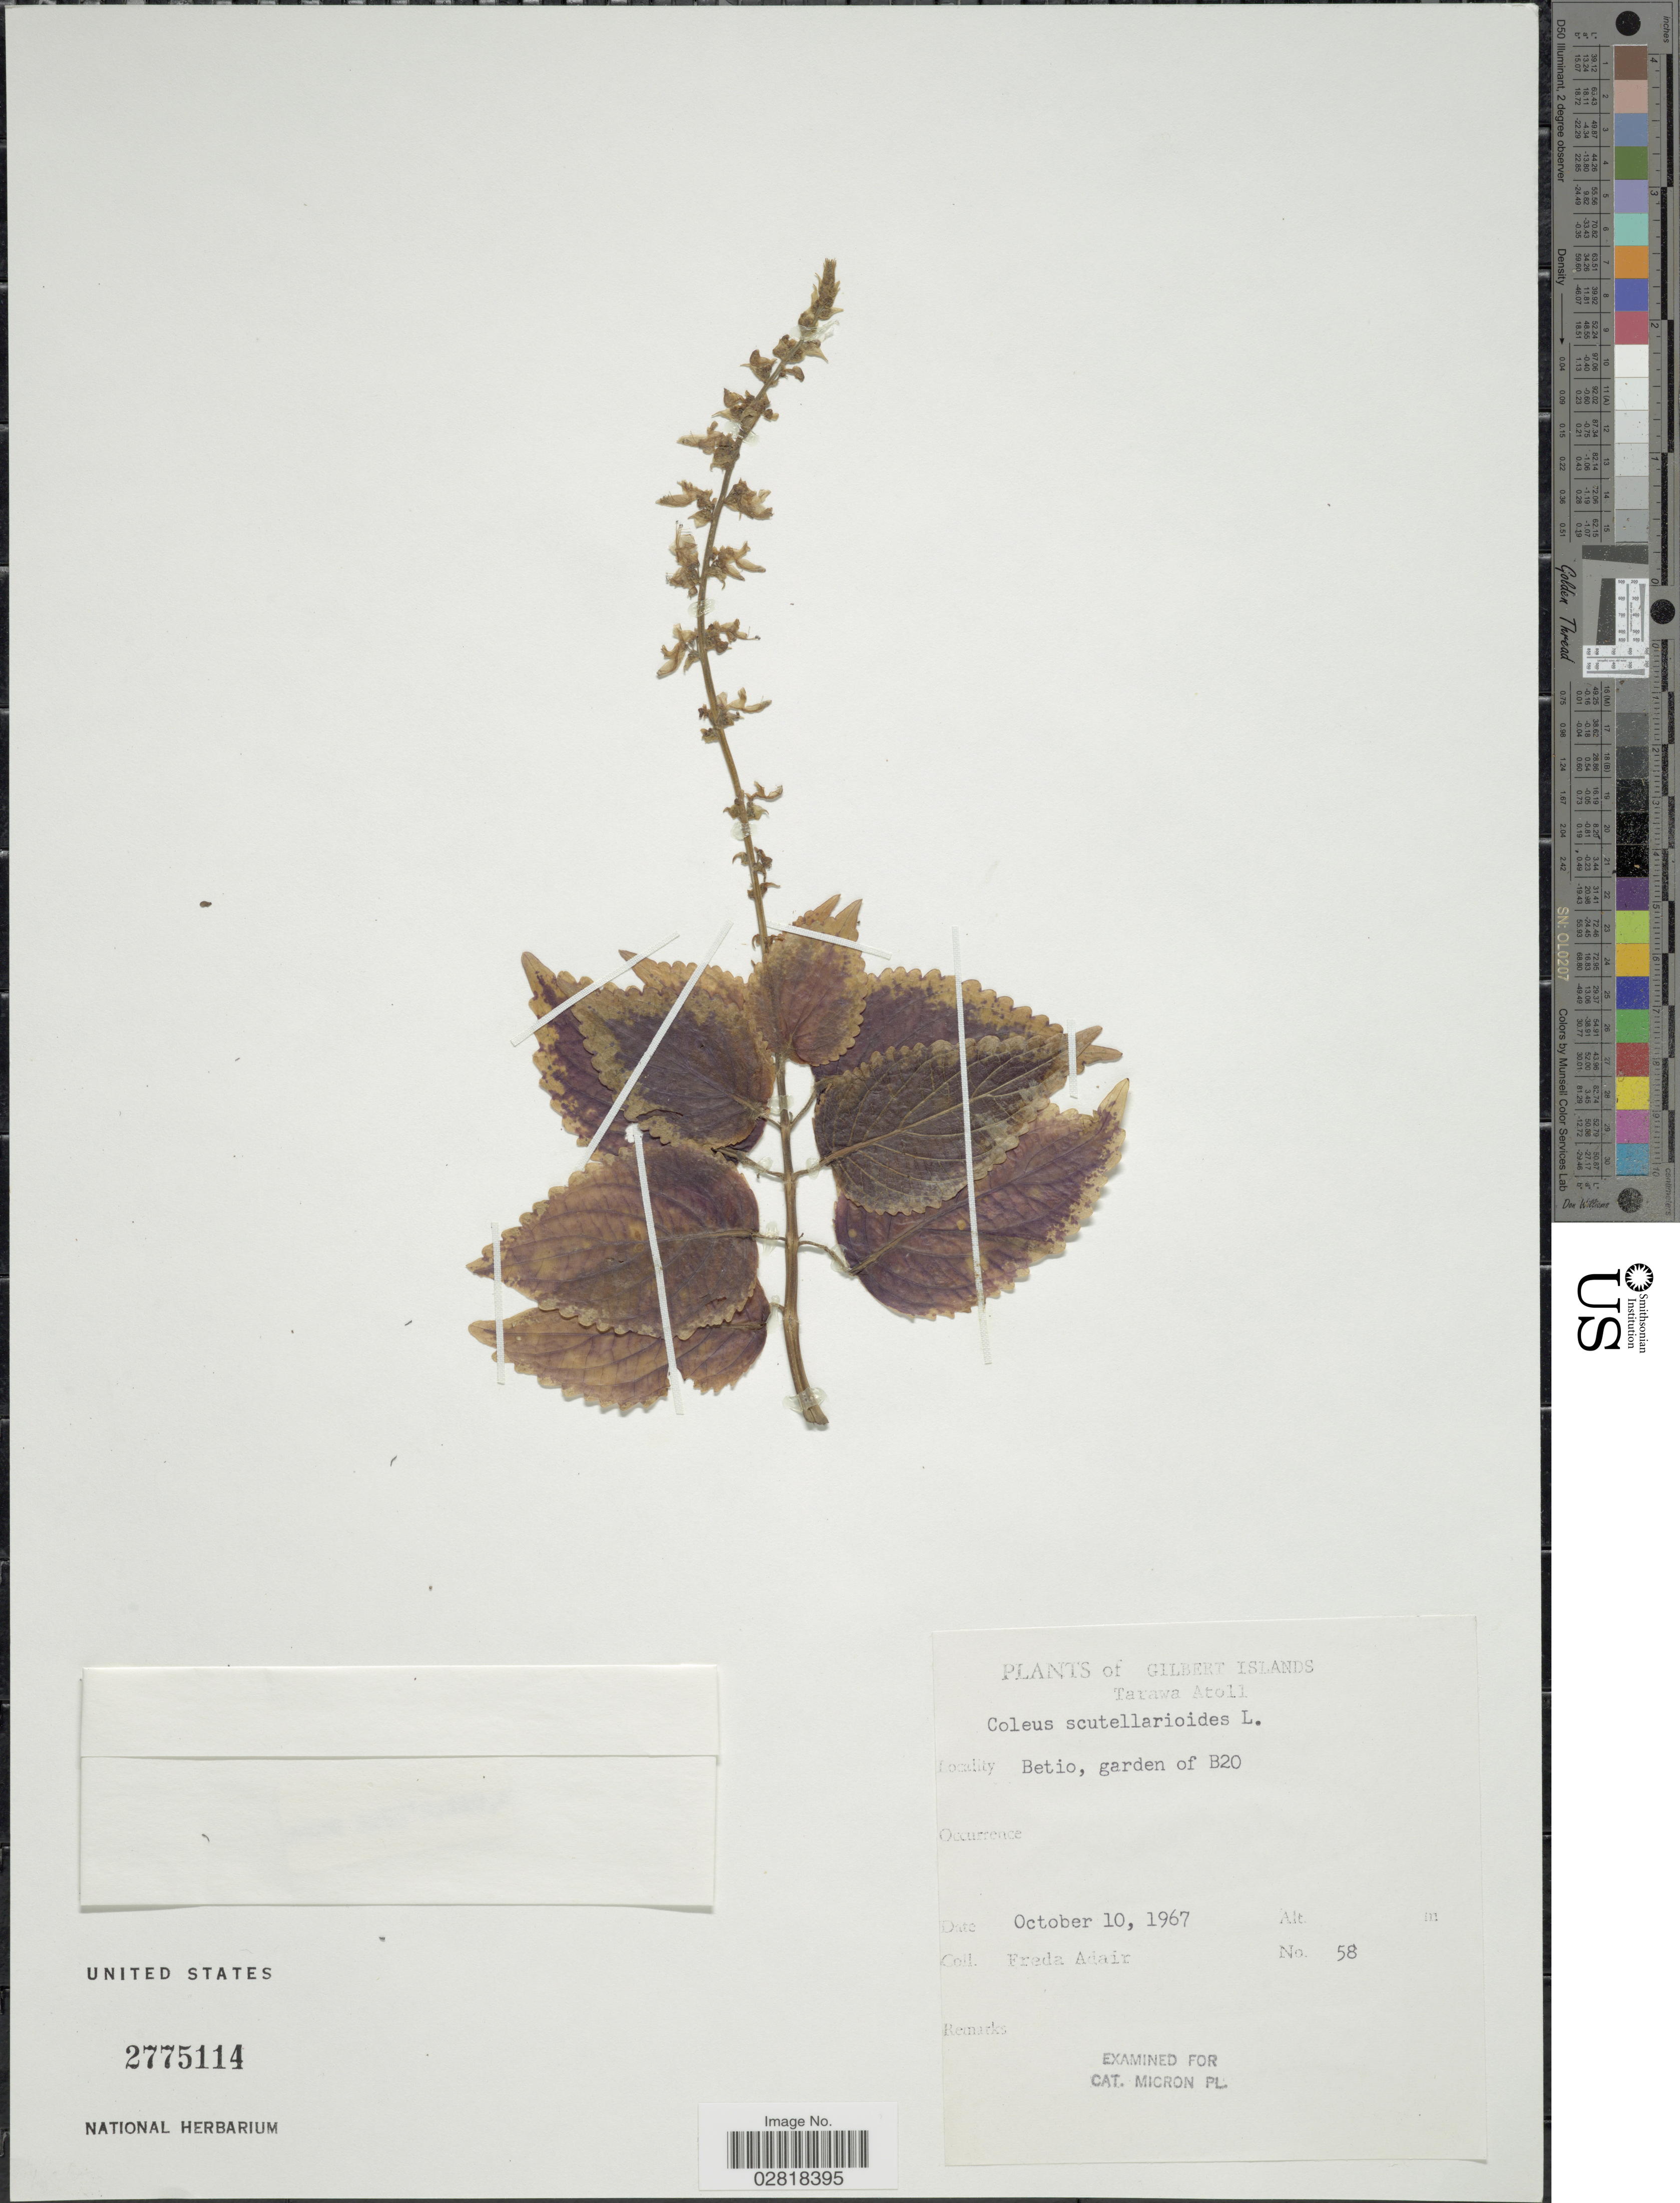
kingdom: Plantae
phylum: Tracheophyta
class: Magnoliopsida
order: Lamiales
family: Lamiaceae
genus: Coleus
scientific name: Coleus scutellarioides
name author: (L.) Benth.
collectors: F. Adair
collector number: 58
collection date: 1967-10-10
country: Kiribati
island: Tarawa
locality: Gilbert Islands. Tarawa Atoll. Betio, garden of B20.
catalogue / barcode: US 2775114